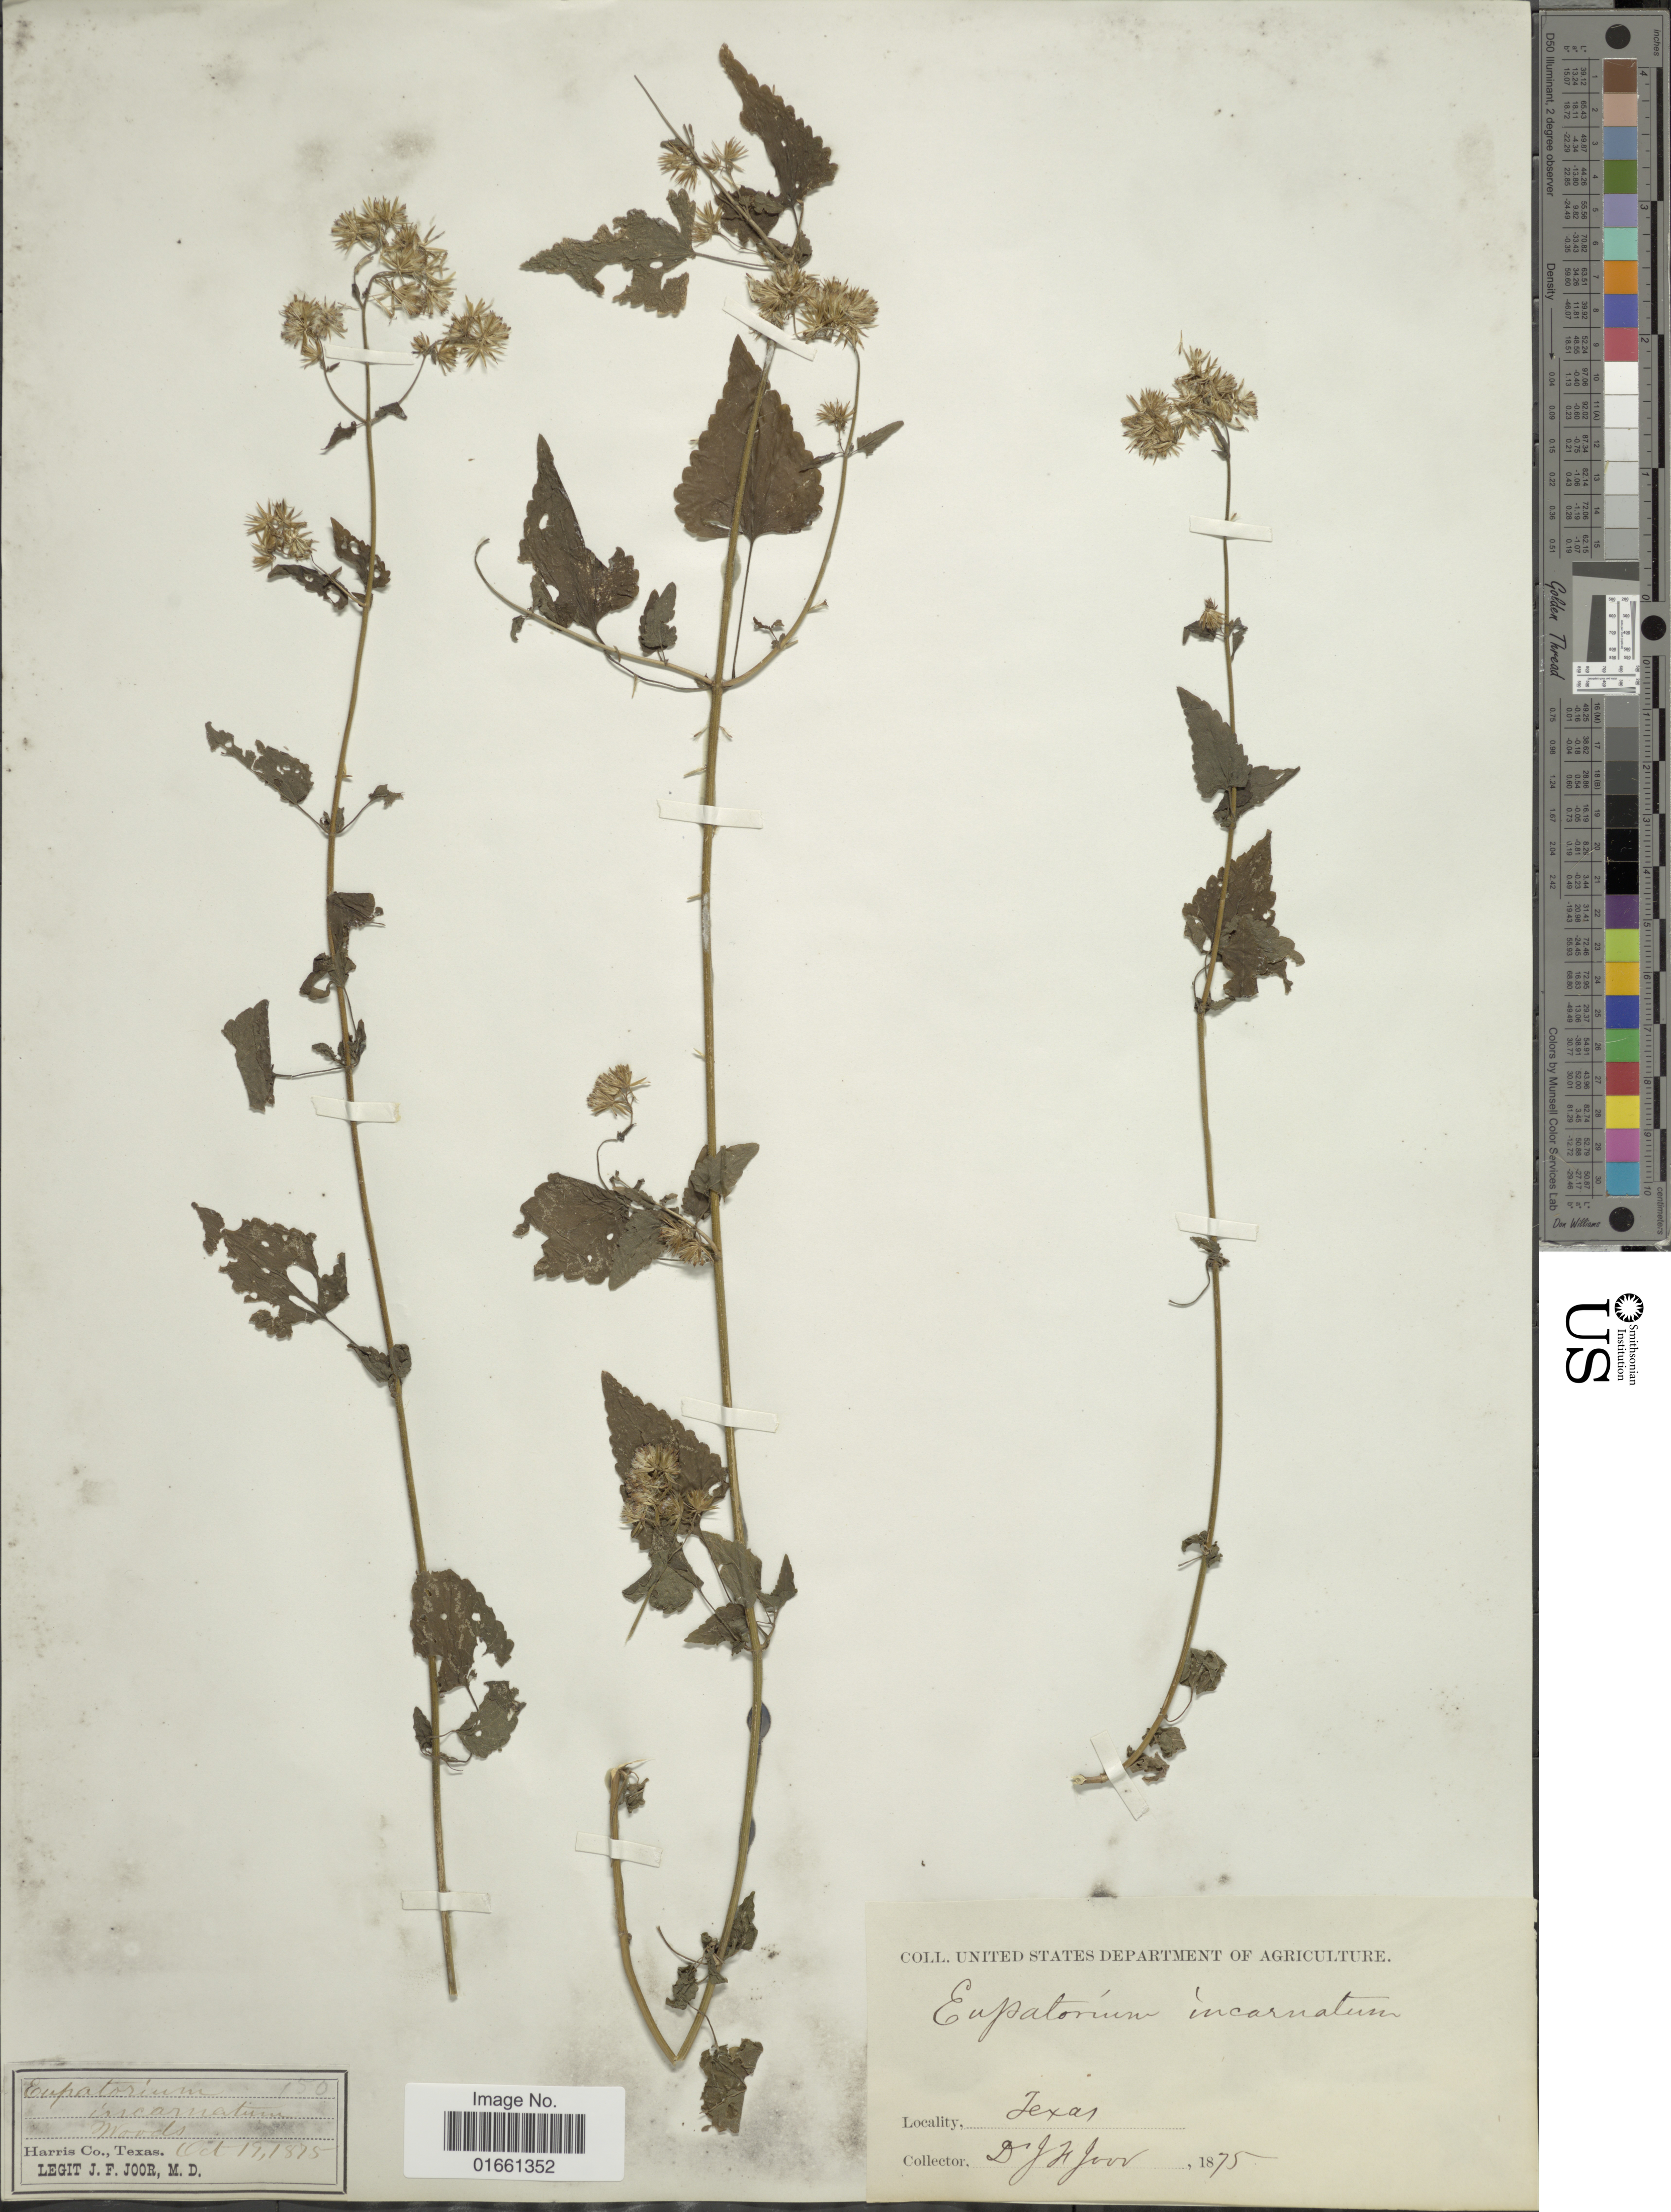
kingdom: Plantae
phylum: Tracheophyta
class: Magnoliopsida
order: Asterales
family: Asteraceae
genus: Fleischmannia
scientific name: Fleischmannia incarnata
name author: (Walter) R.M. King & H. Rob.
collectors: J. F. Joor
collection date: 1875-10-19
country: United States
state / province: Texas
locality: Harris Co.